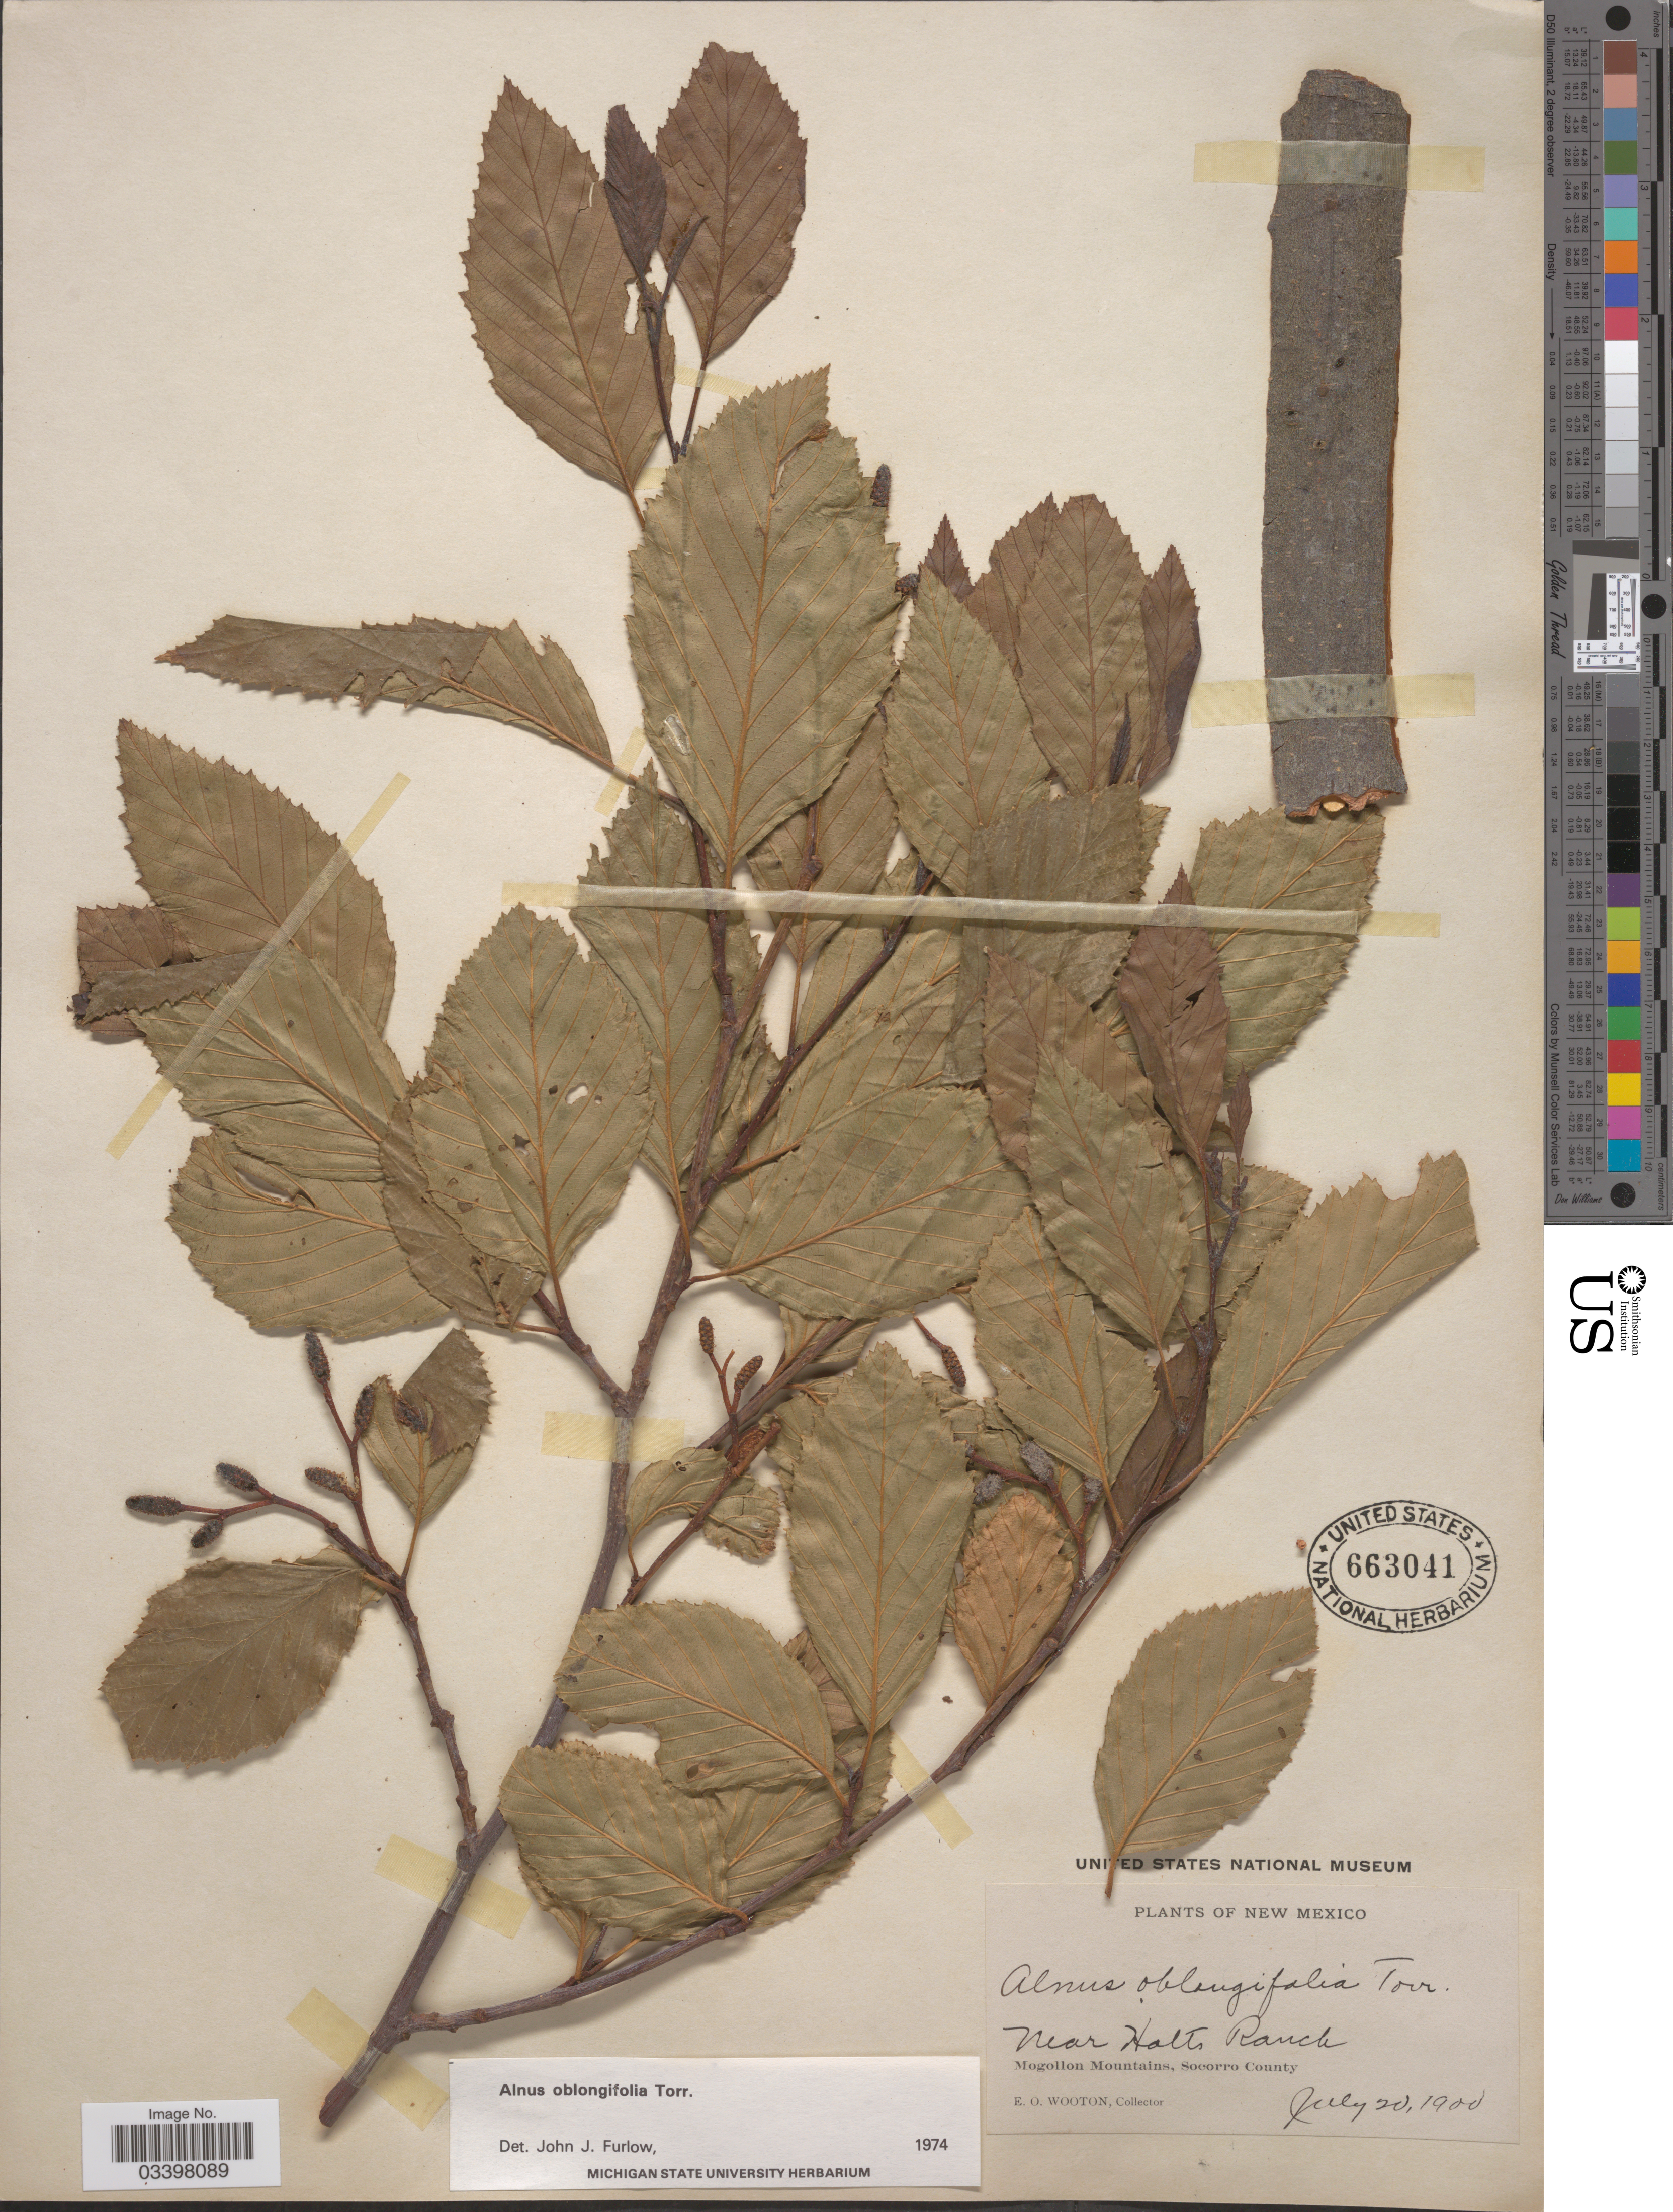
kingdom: Plantae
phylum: Tracheophyta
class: Magnoliopsida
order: Fagales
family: Betulaceae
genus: Alnus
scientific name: Alnus oblongifolia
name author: Torr. in Emory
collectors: E. O. Wooton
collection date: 1900-07-20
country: United States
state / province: New Mexico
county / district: Socorro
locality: Near Holt's Ranch. Mogollon Mountains, Socorro County.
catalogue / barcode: US 663041